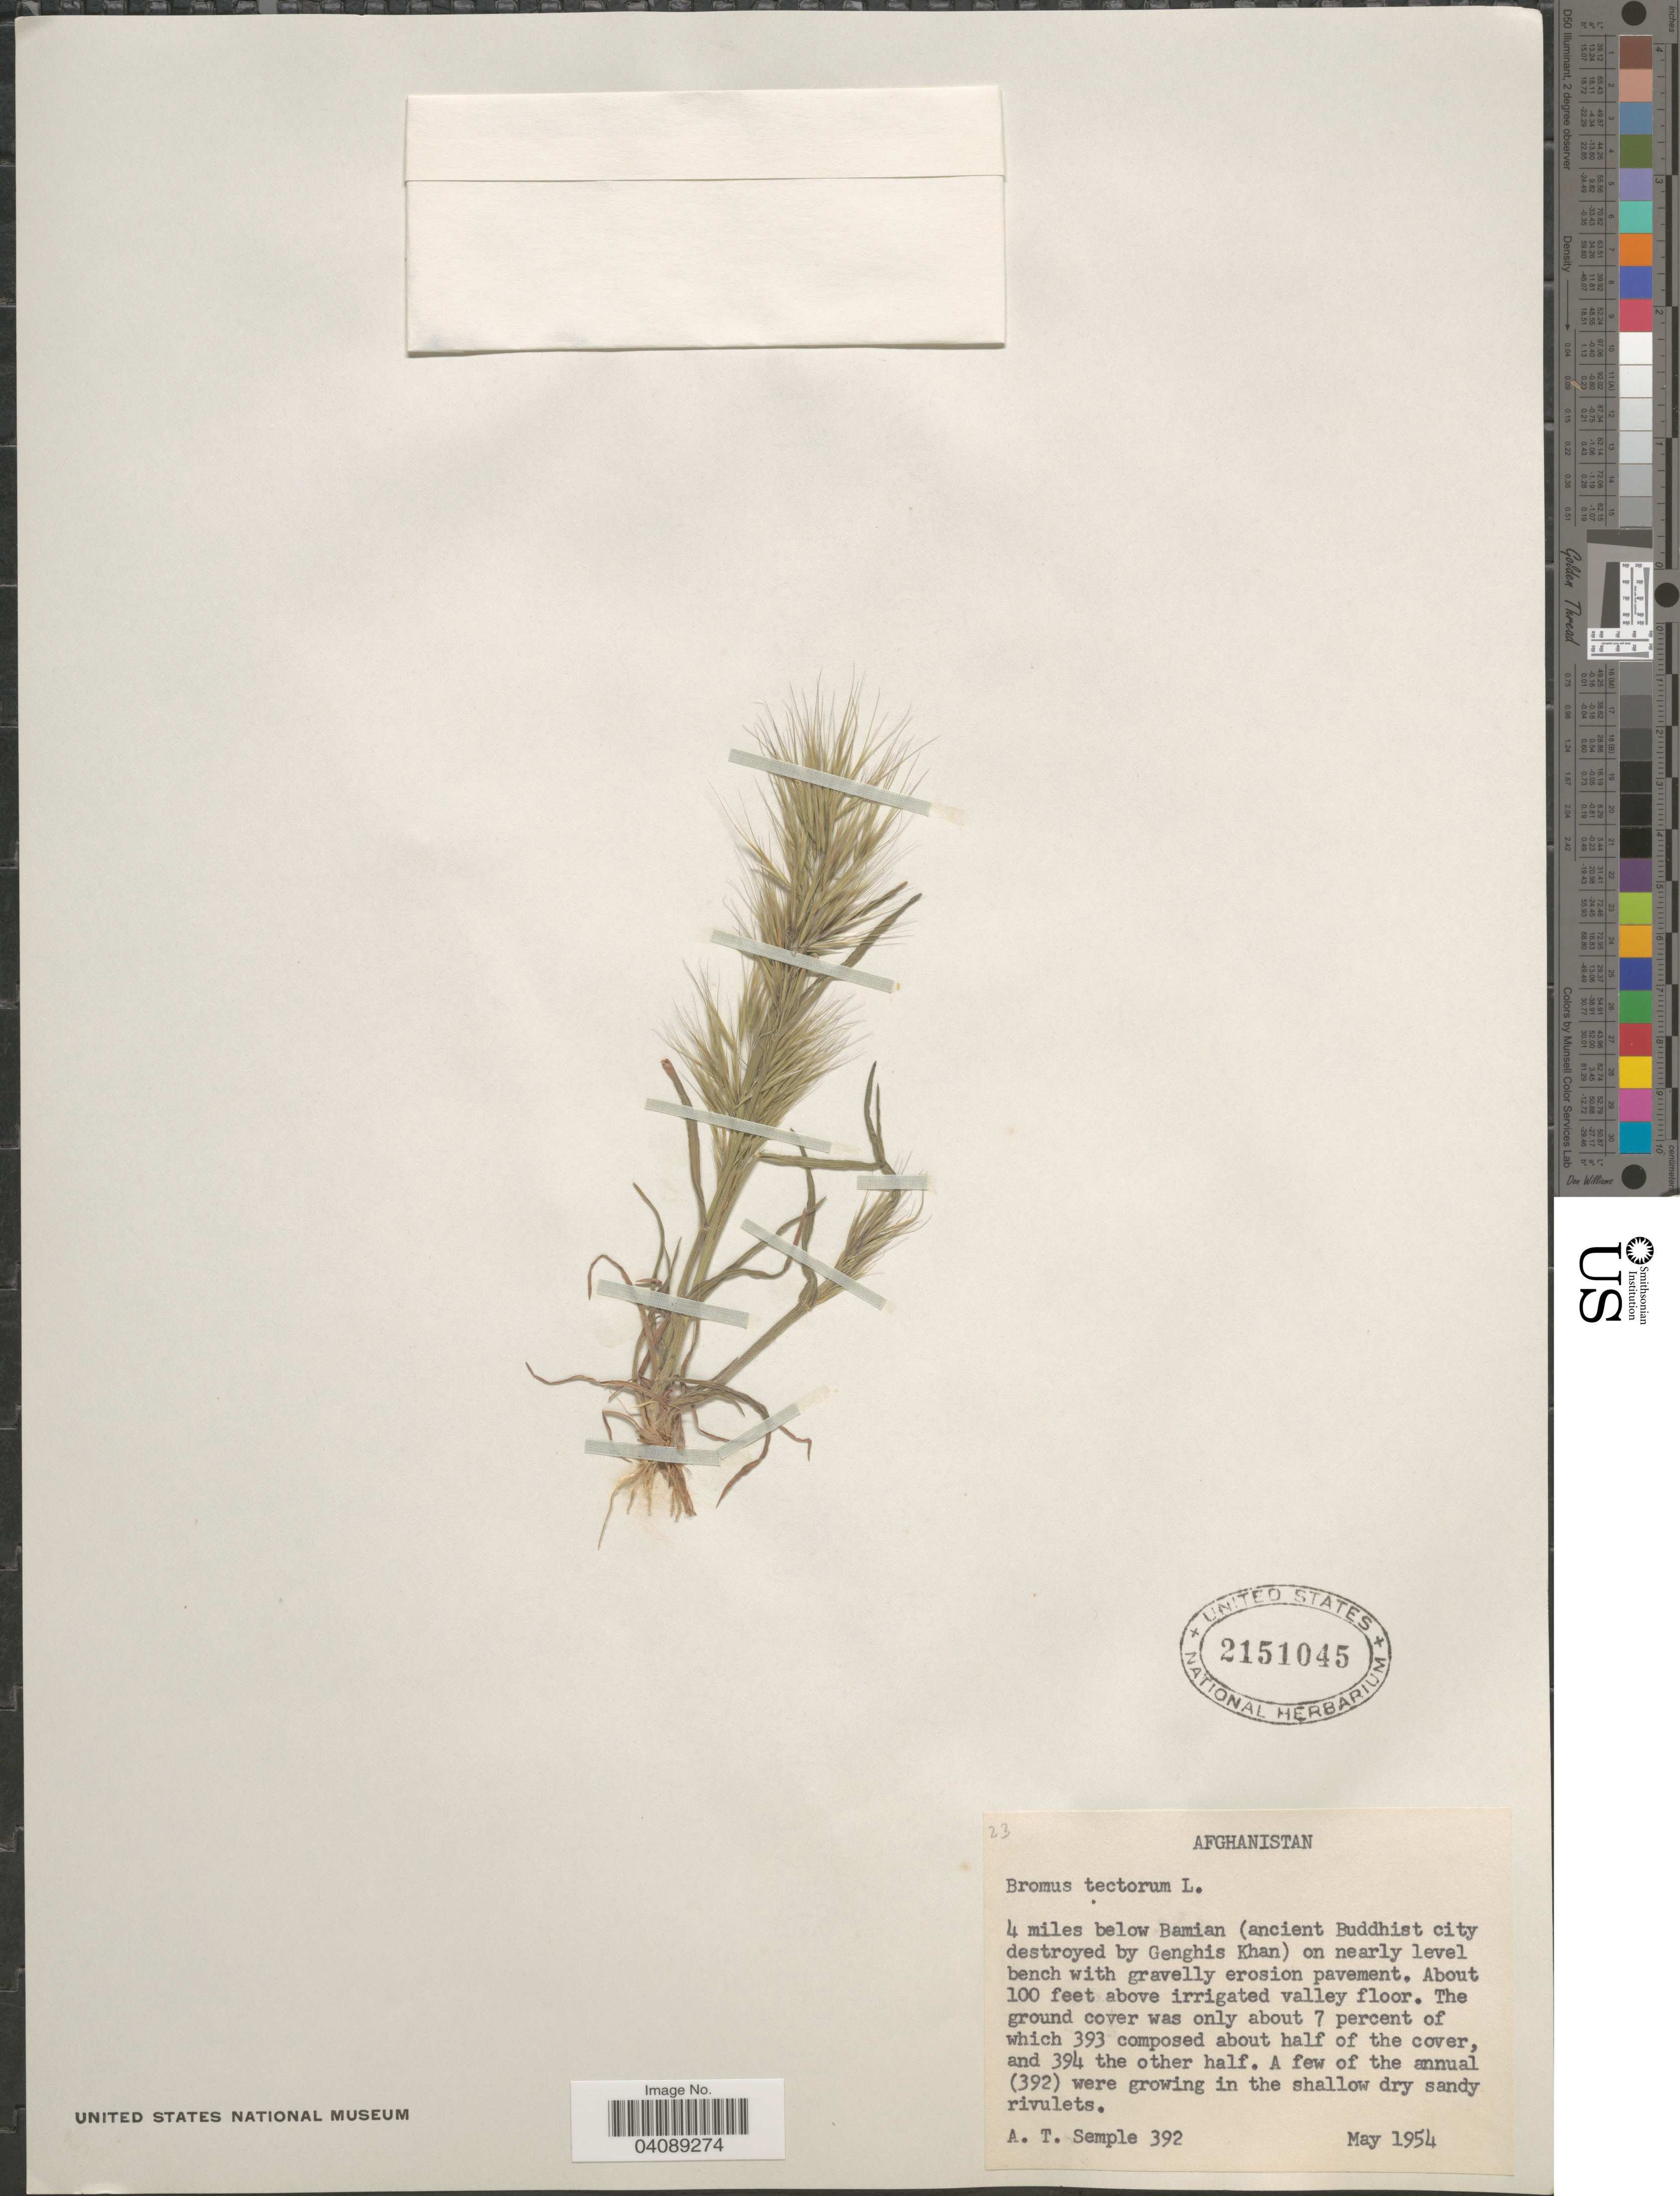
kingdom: Plantae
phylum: Tracheophyta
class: Liliopsida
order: Poales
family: Poaceae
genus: Bromus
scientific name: Bromus tectorum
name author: L.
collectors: A. Semple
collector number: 392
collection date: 1954-05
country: Afghanistan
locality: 4 miles below Bamian (ancient Buddhist city destroyed by Genghis Khan).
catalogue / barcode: US 2151045